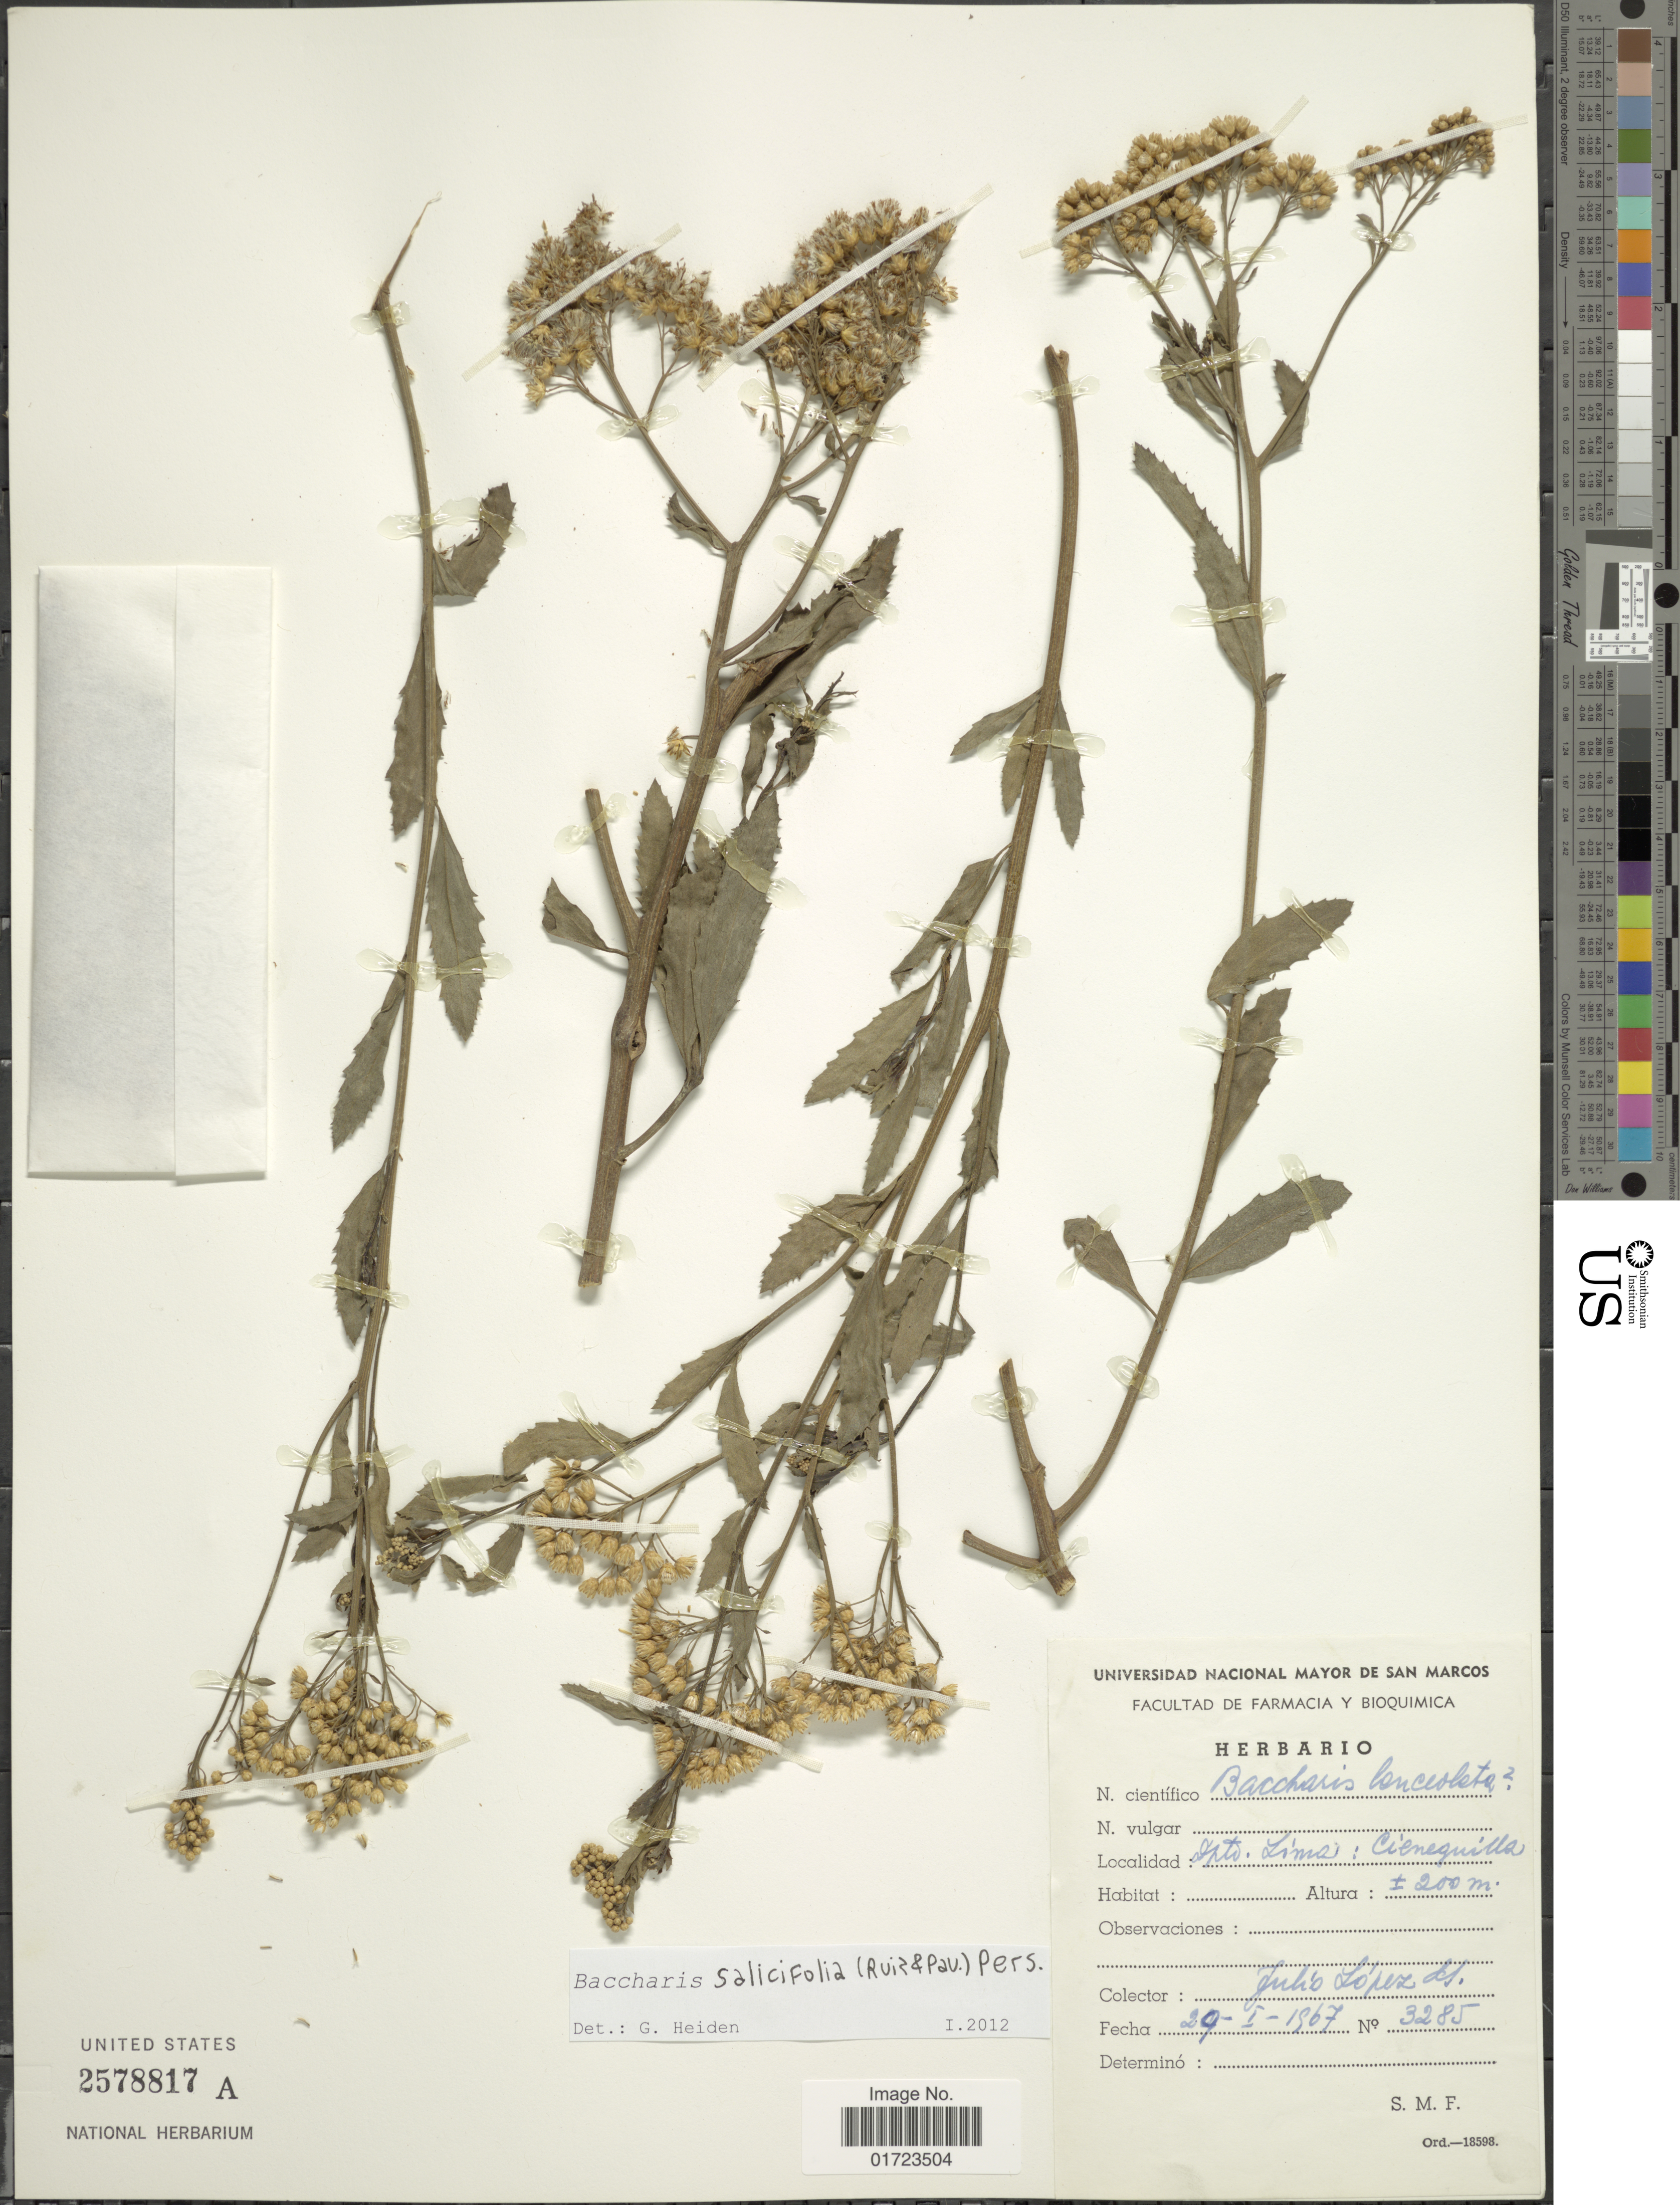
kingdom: Plantae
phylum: Tracheophyta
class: Magnoliopsida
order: Asterales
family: Asteraceae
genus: Baccharis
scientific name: Baccharis salicifolia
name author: (Ruiz & Pav.) Pers.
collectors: J. Lopez M.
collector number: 3285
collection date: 1967-01-29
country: Peru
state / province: Lima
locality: Cieneguilla, Dpto. Lima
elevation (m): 200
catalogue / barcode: US 2578817A